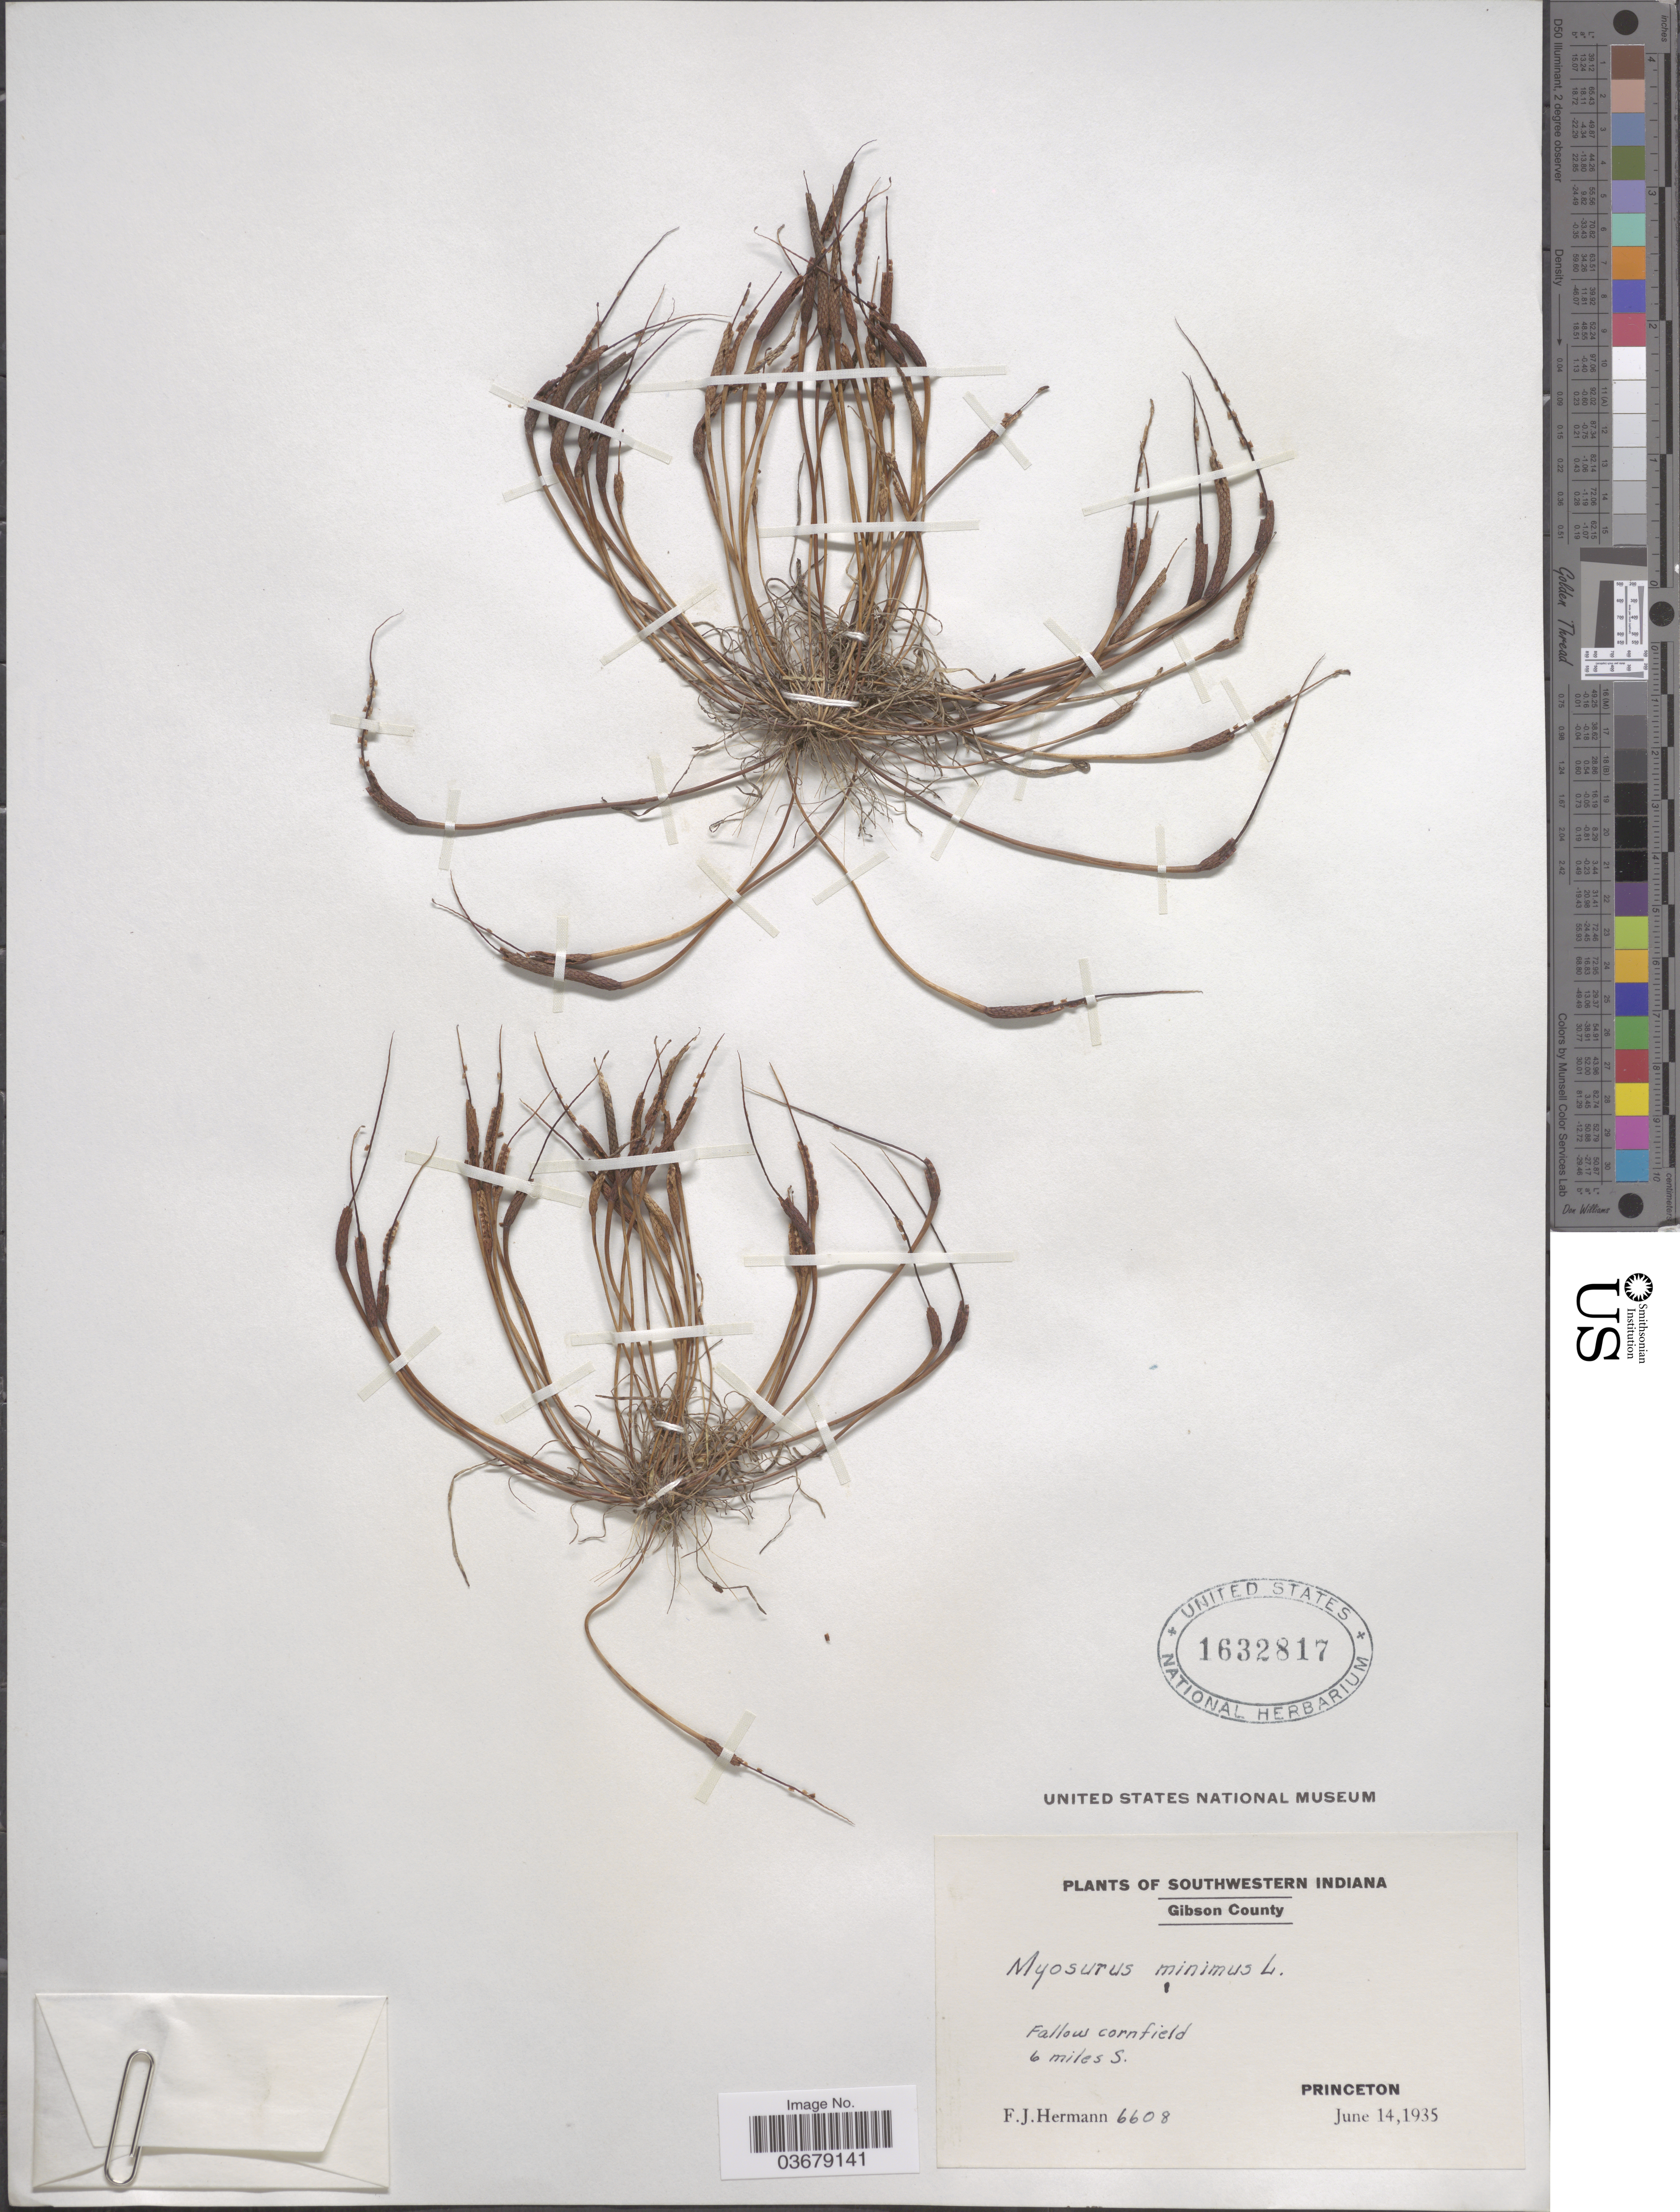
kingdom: Plantae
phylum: Tracheophyta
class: Magnoliopsida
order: Ranunculales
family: Ranunculaceae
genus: Myosurus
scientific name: Myosurus minimus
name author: L.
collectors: F. J. Hermann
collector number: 6608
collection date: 1935-06-14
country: United States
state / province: Indiana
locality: Southwestern Indiana, Gibson County. Fallow cornfield, 6 miles S. Princeton.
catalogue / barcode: US 1632817